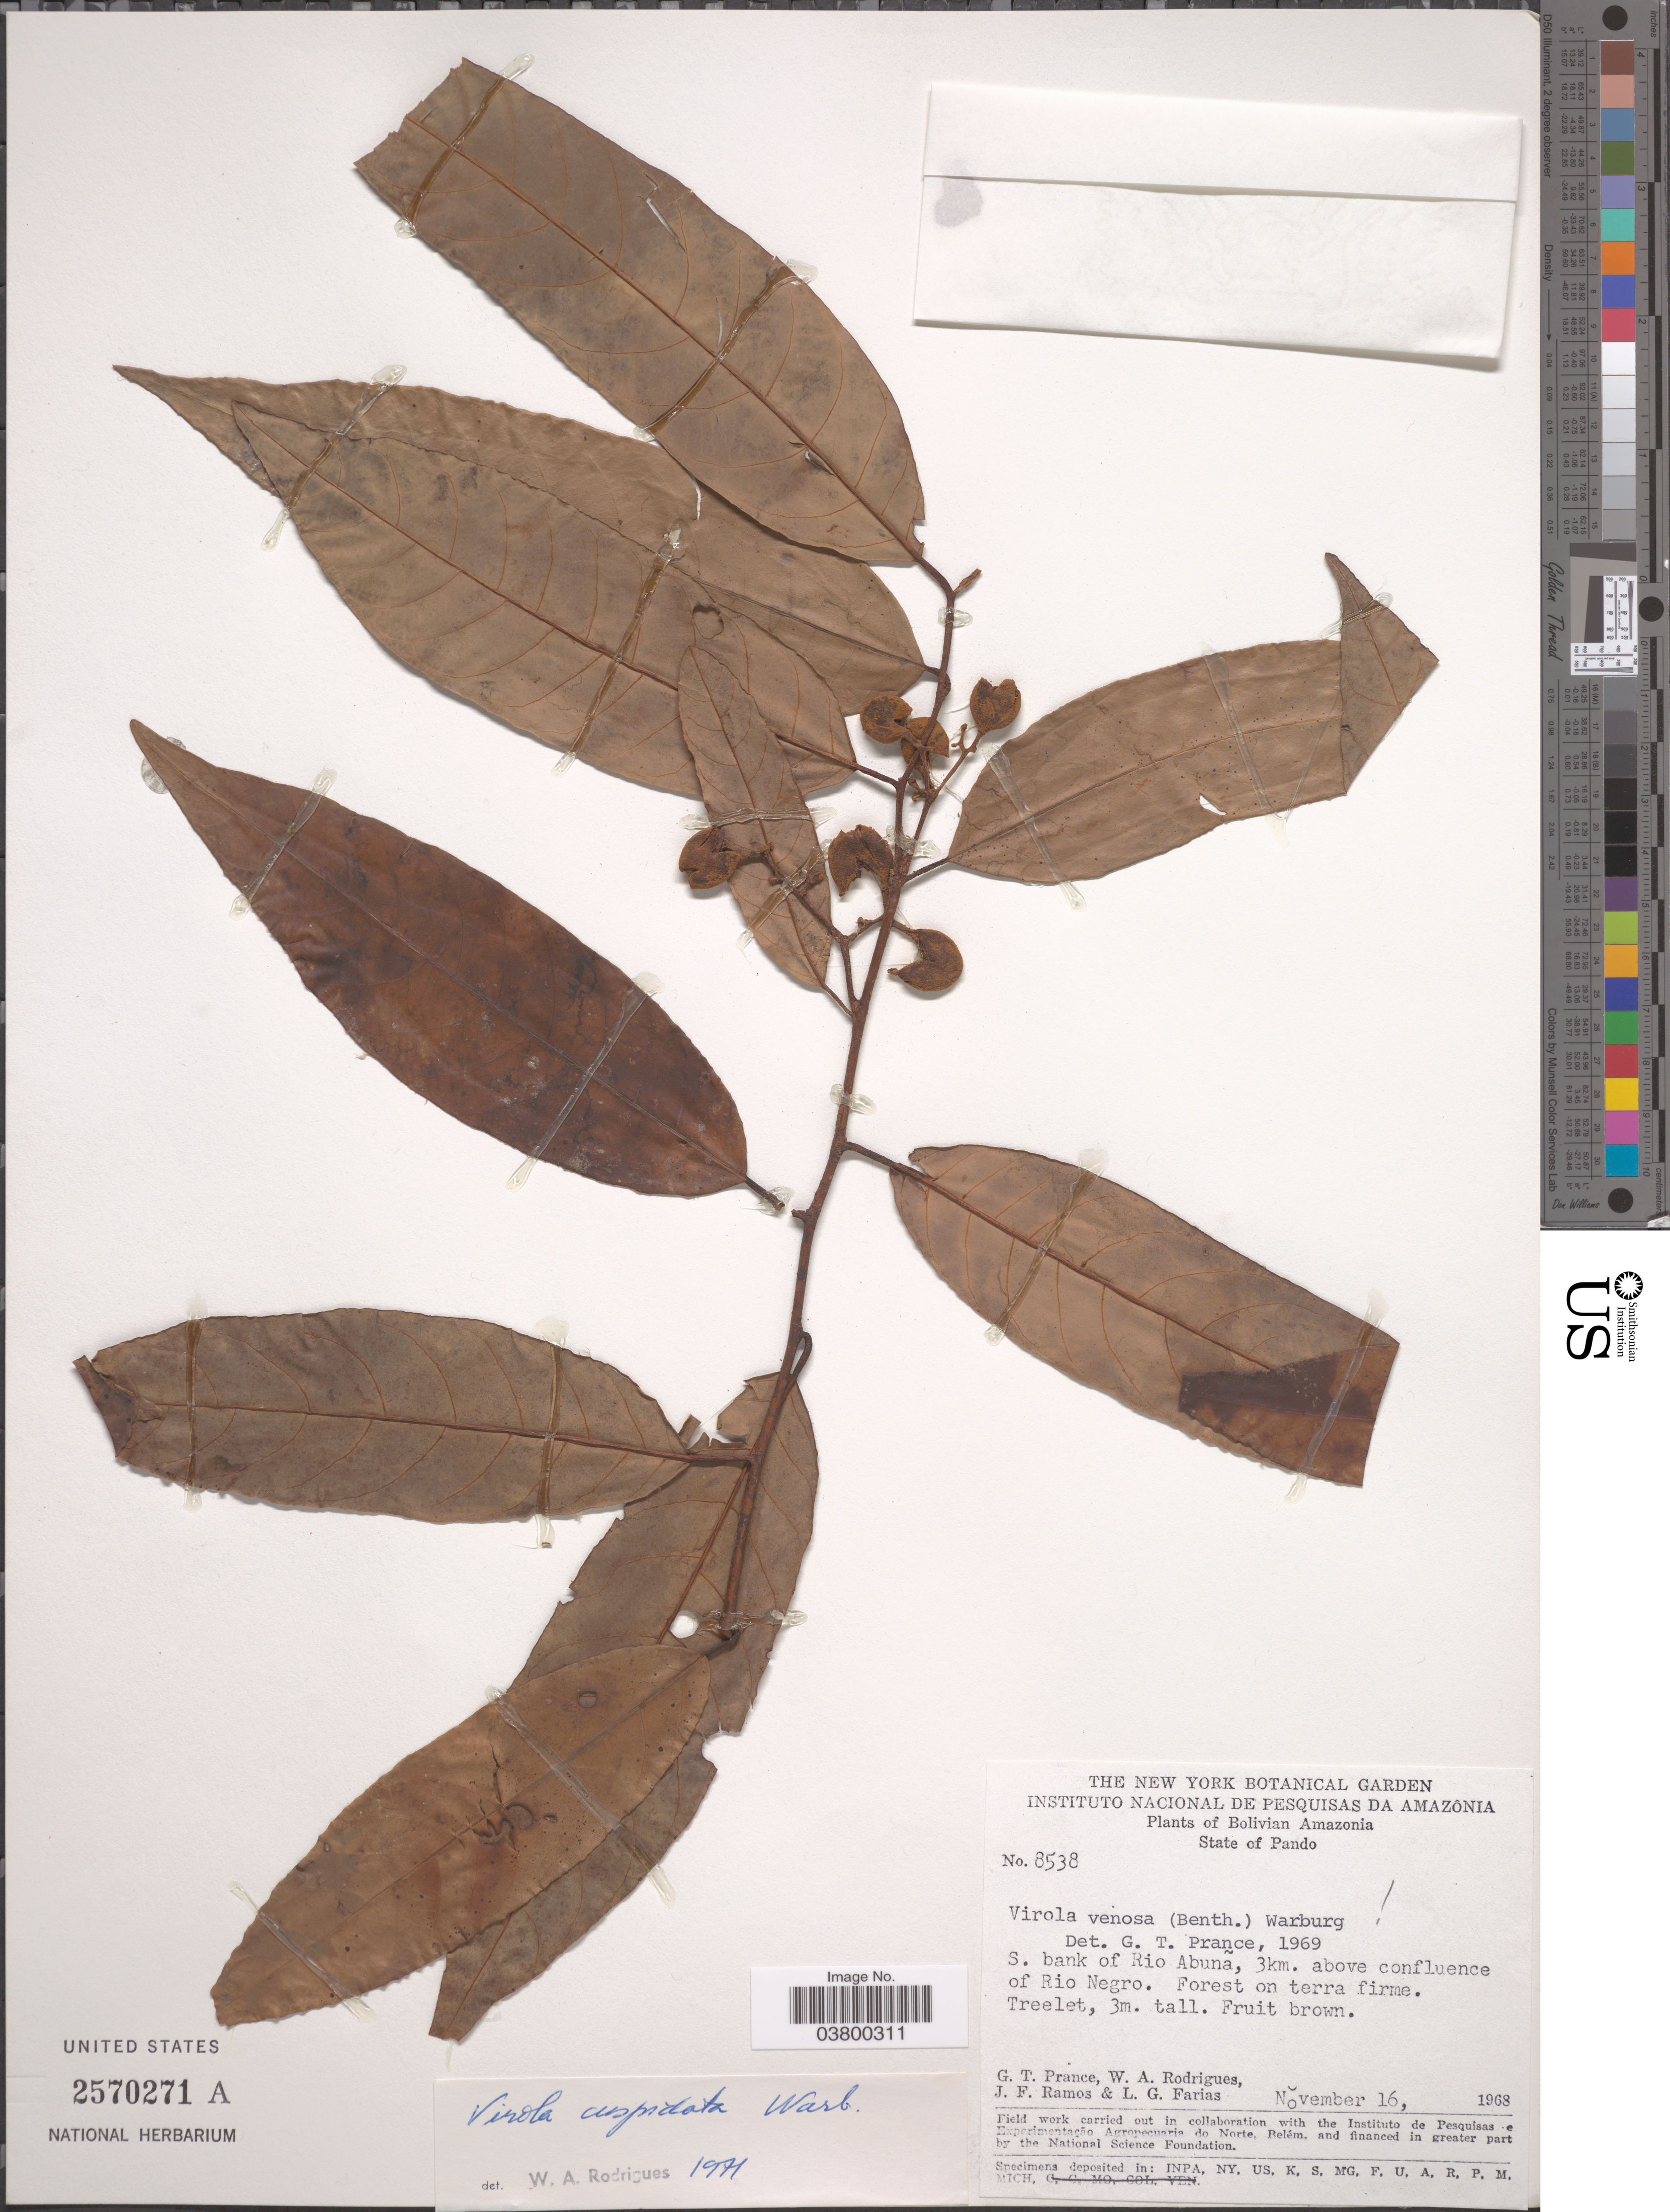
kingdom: Plantae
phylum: Tracheophyta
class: Magnoliopsida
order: Magnoliales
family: Myristicaceae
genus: Virola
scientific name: Virola elongata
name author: (Benth.) Warb.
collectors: G. T. Prance, W. A. Rodrigues, J. F. Ramos & L. G. Farias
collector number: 8538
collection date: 1968-11-16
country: Bolivia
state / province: Pando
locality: Bolivian Amazonia. S. bank of Rio Abuña, 3 km. above confluence of Rio Negro.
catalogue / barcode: US 2570271A